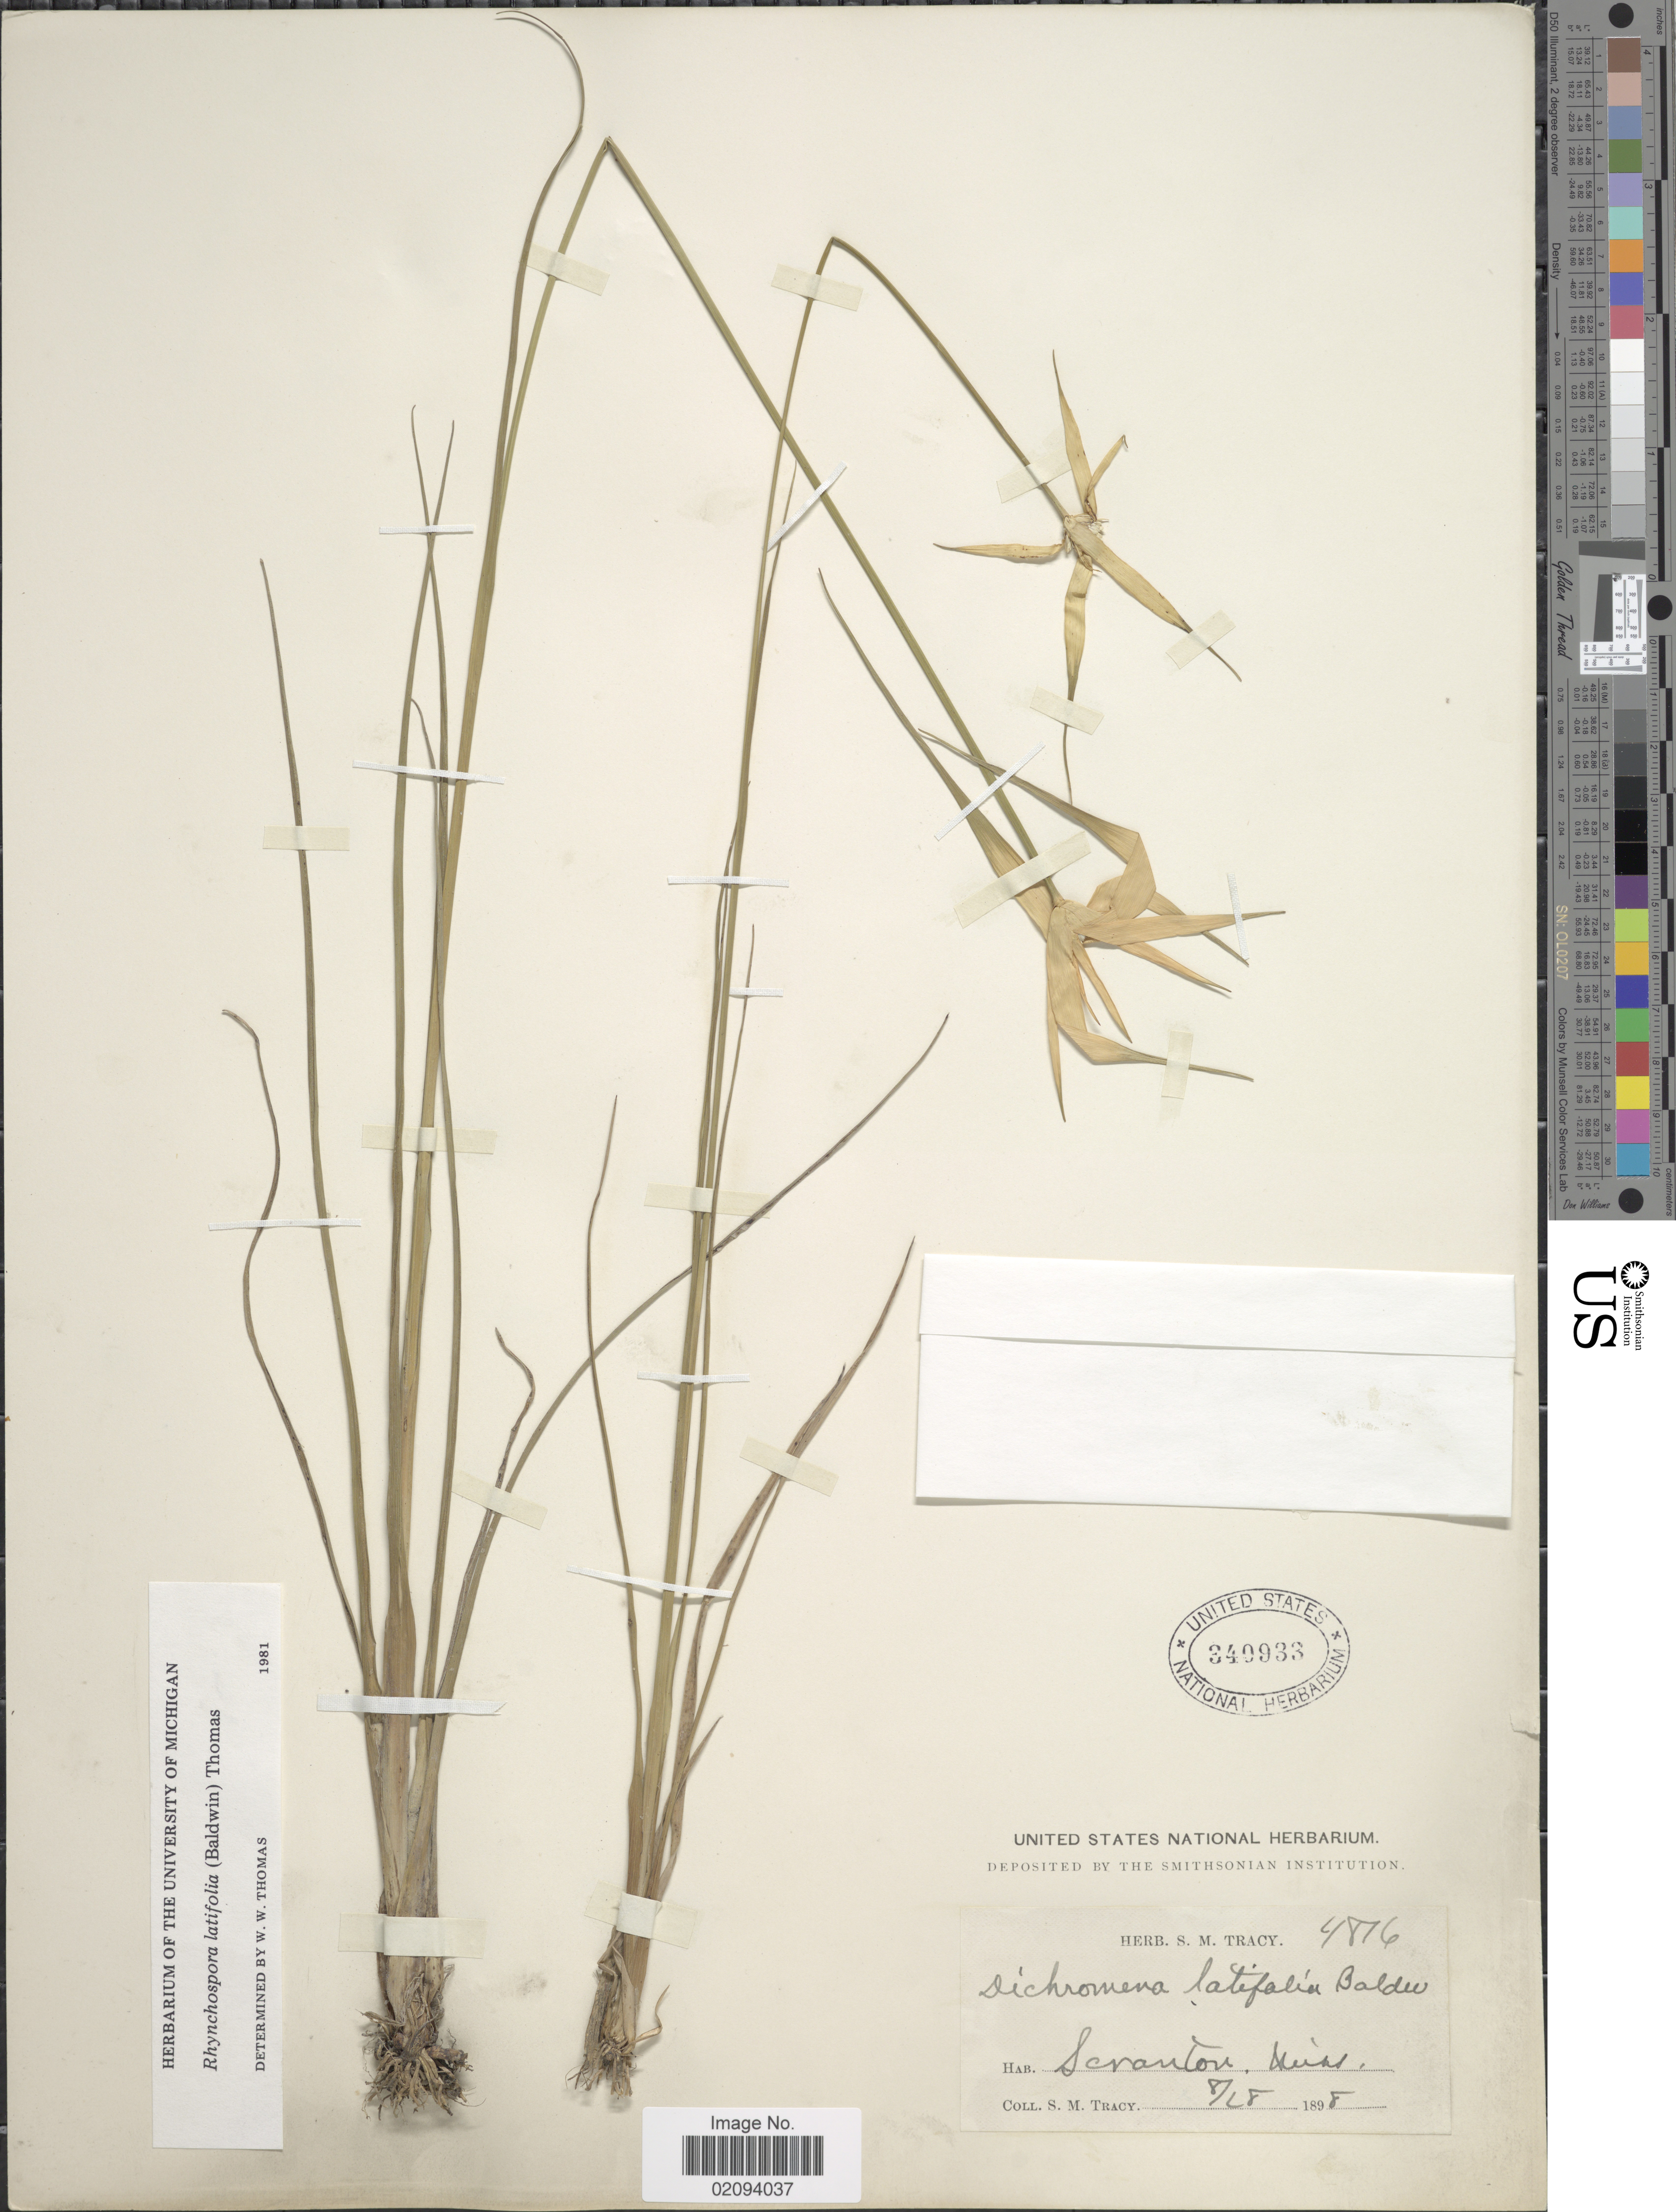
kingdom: Plantae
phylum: Tracheophyta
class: Liliopsida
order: Poales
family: Cyperaceae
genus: Rhynchospora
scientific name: Rhynchospora latifolia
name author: (Baldwin ex Elliott) W.W. Thomas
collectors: S. M. Tracy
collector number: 4816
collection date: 1898-08-28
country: United States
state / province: Mississippi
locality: Scranton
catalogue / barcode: US 340933